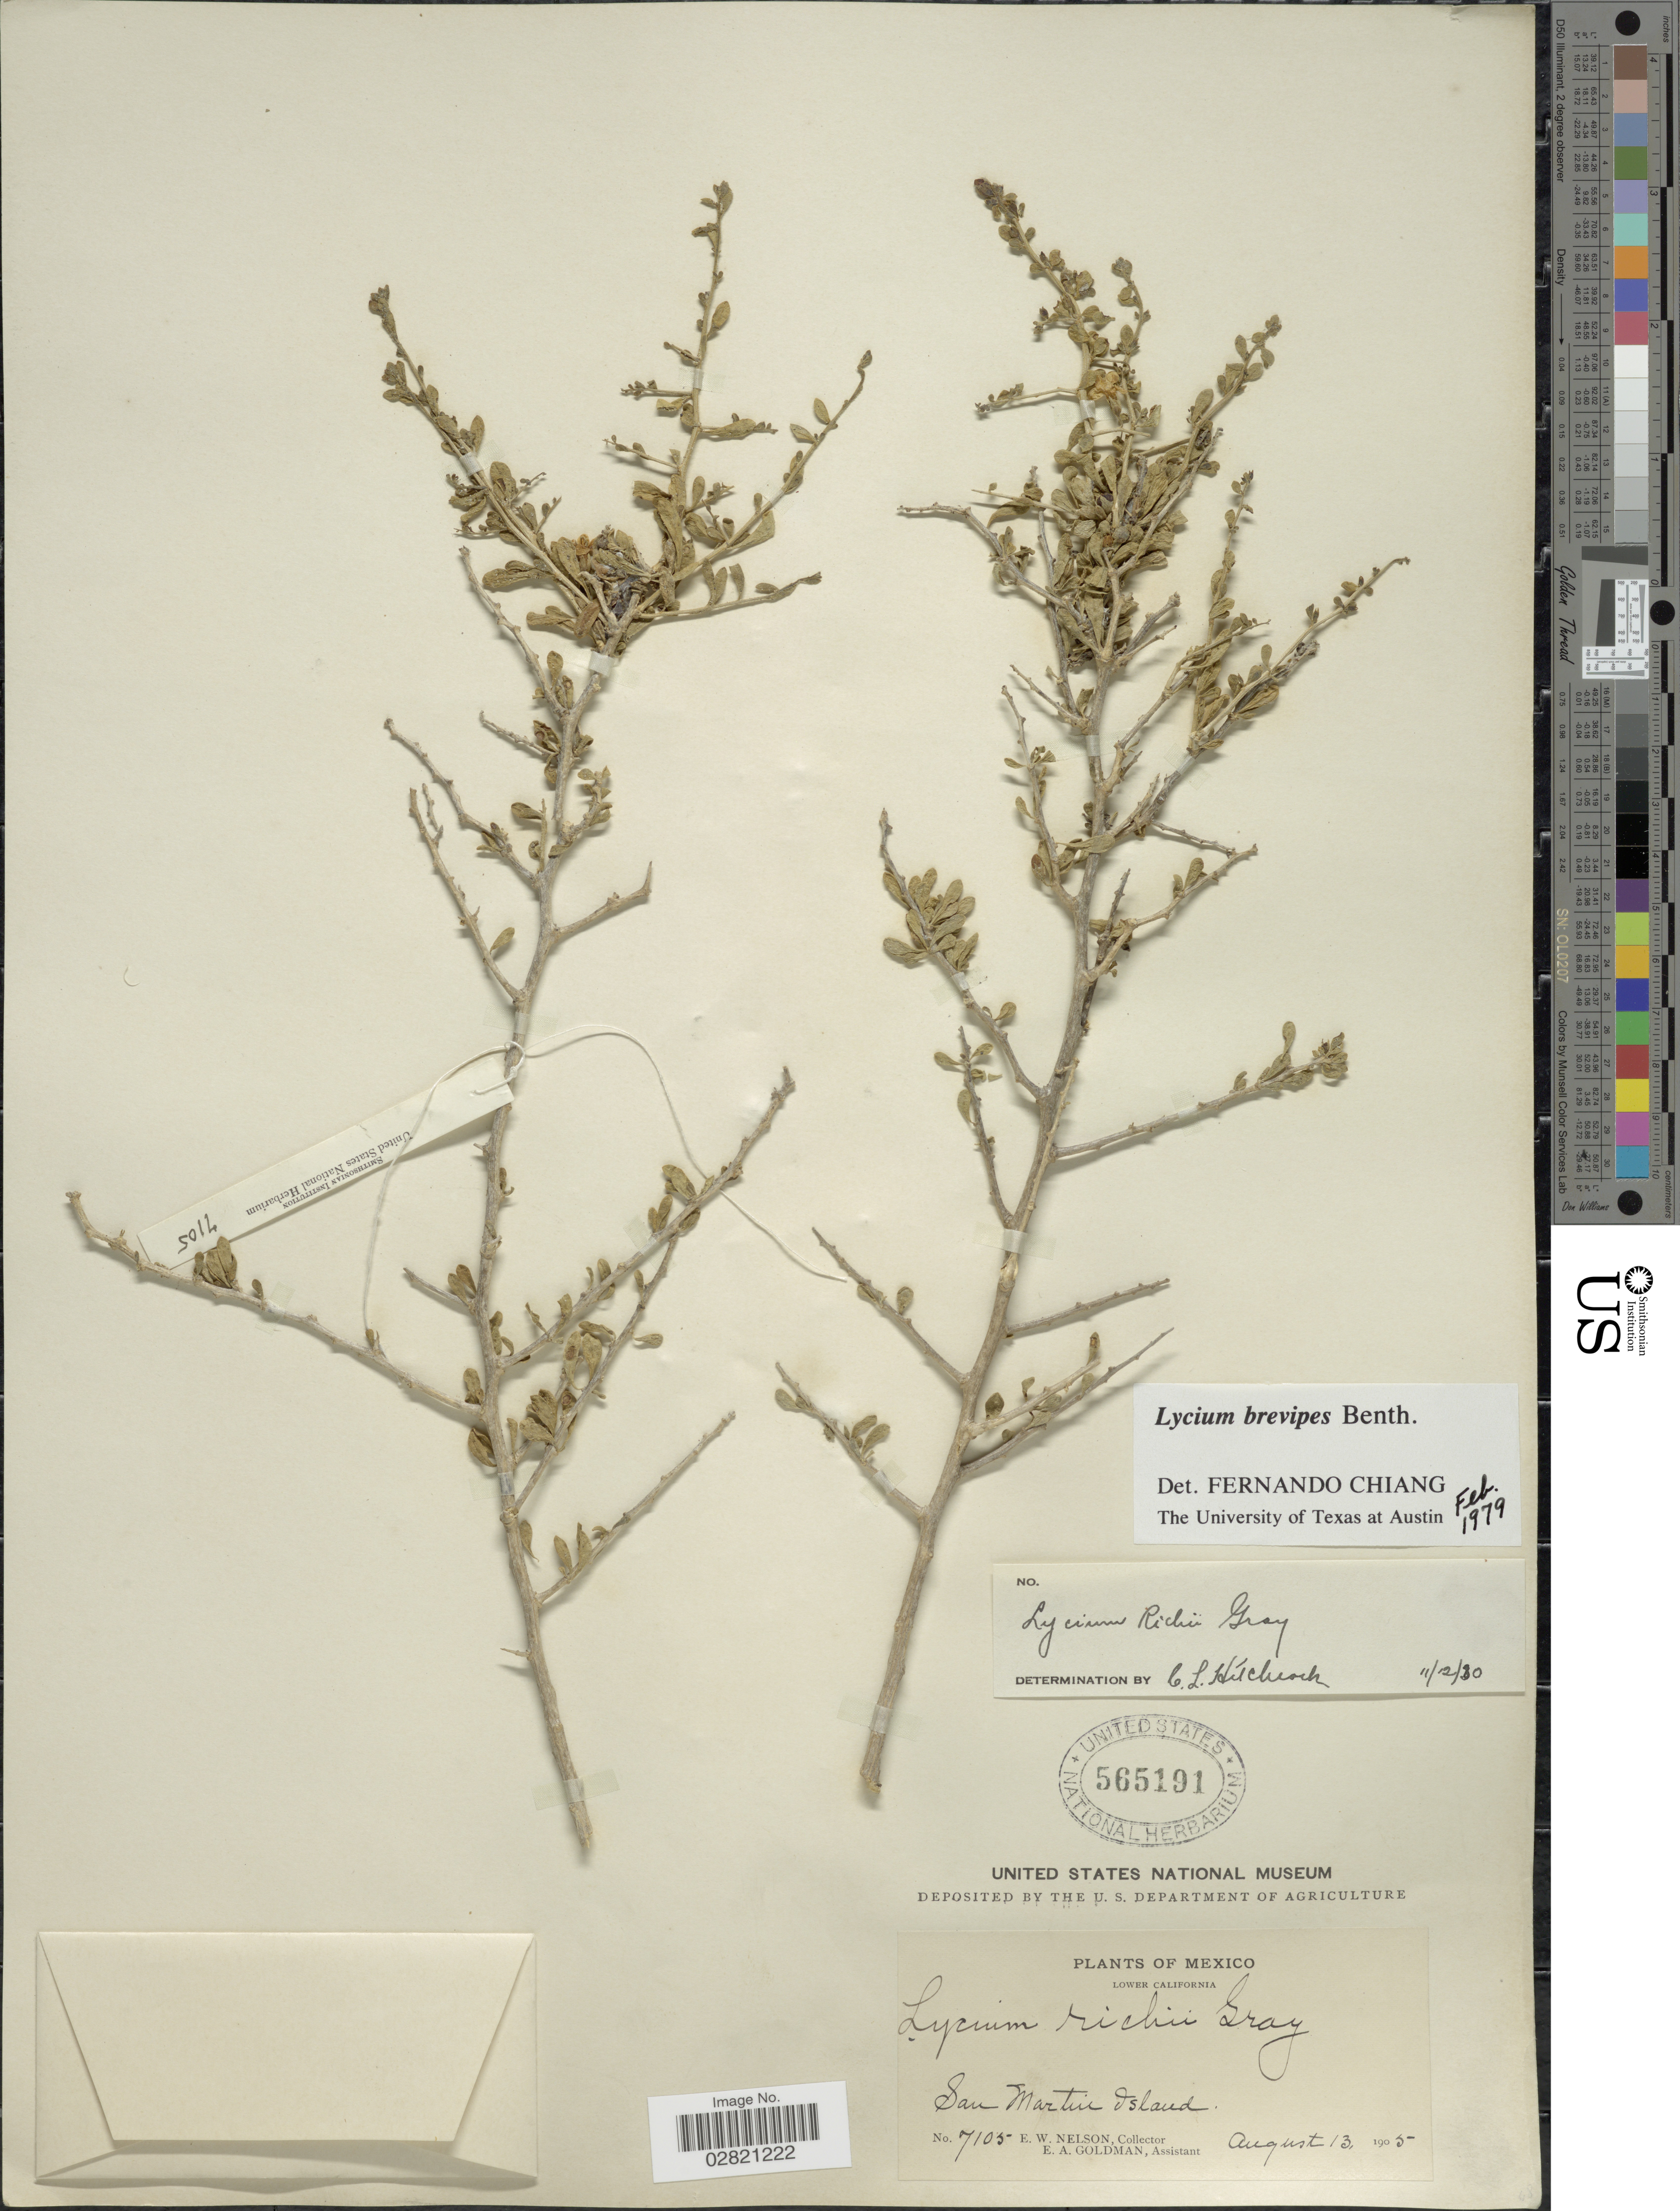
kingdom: Plantae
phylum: Tracheophyta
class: Magnoliopsida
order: Solanales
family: Solanaceae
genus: Lycium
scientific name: Lycium brevipes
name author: Benth.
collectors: E. W. Nelson & E. A. Goldman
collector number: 7105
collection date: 1905-08-13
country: Mexico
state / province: Baja California Norte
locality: Lower California, San Martin Island.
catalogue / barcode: US 565191